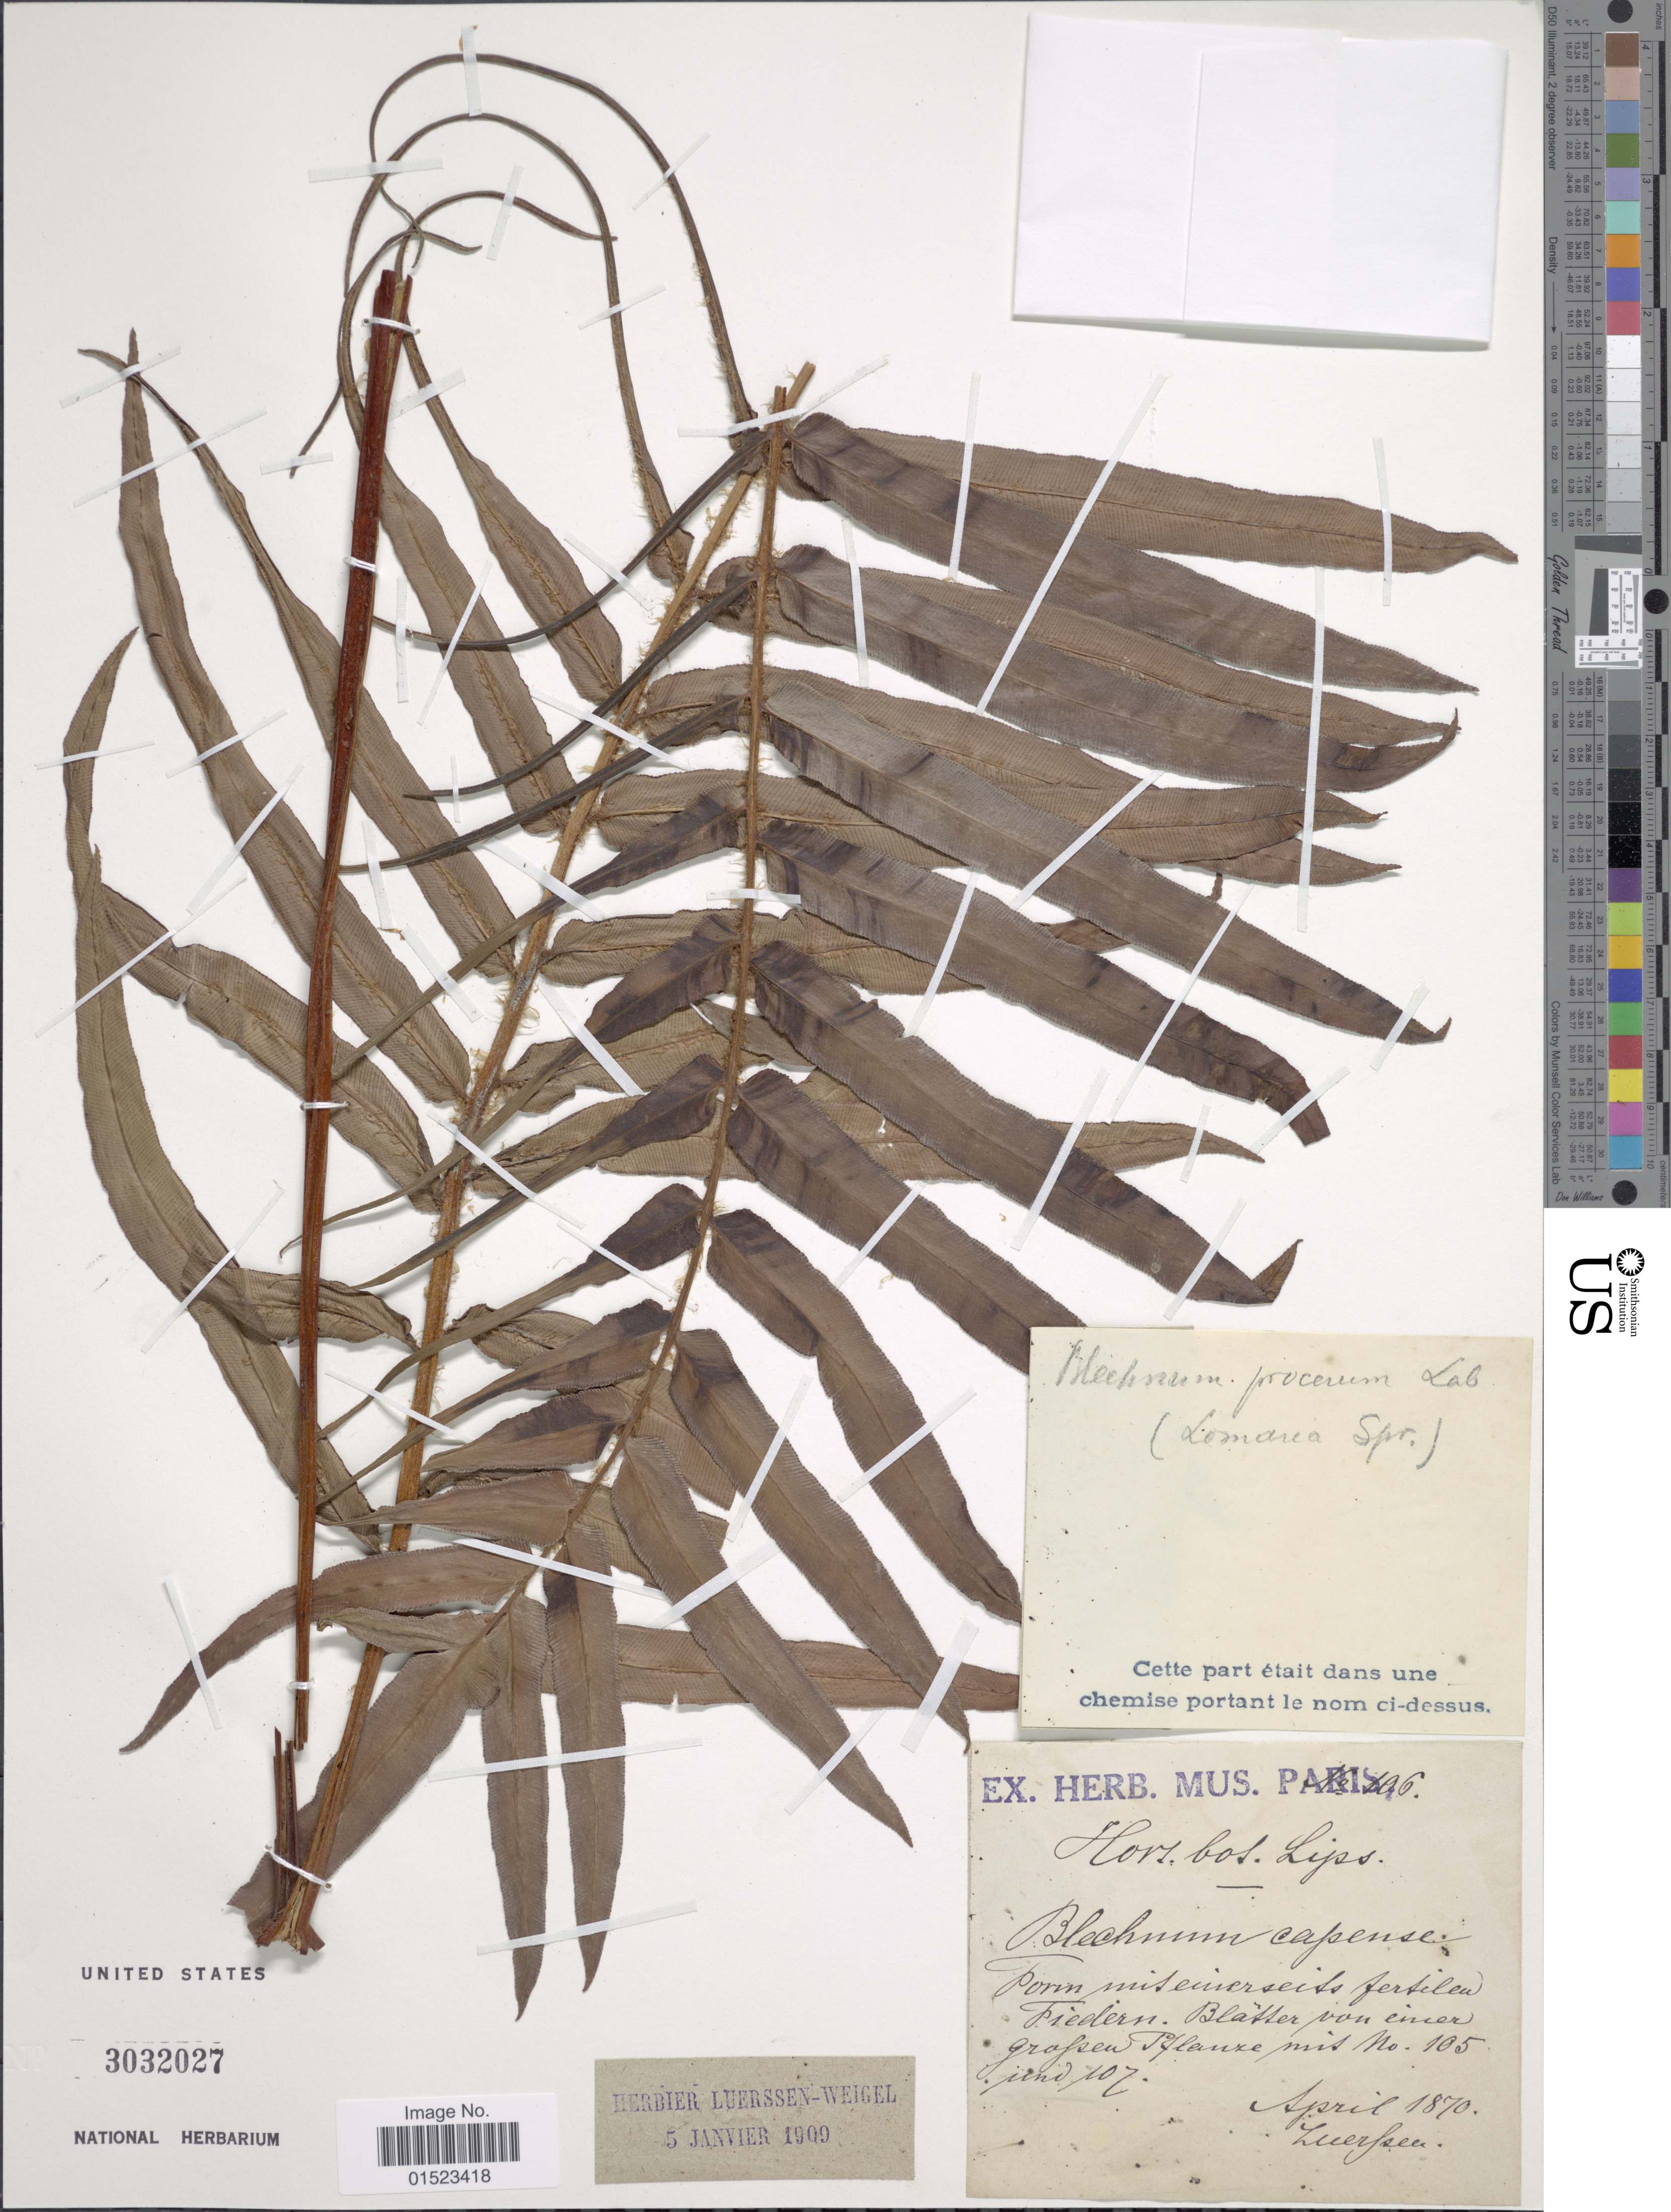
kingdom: Plantae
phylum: Tracheophyta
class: Polypodiopsida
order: Polypodiales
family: Blechnaceae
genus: Blechnum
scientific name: Blechnum capense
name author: (L.) Schltdl.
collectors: Luerssen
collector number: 105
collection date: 1870-04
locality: Porm miseusersecils ferfileu, peidern, blaffer vam eiver garfser Pflauze mis [interpreted]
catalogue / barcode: US 3032027